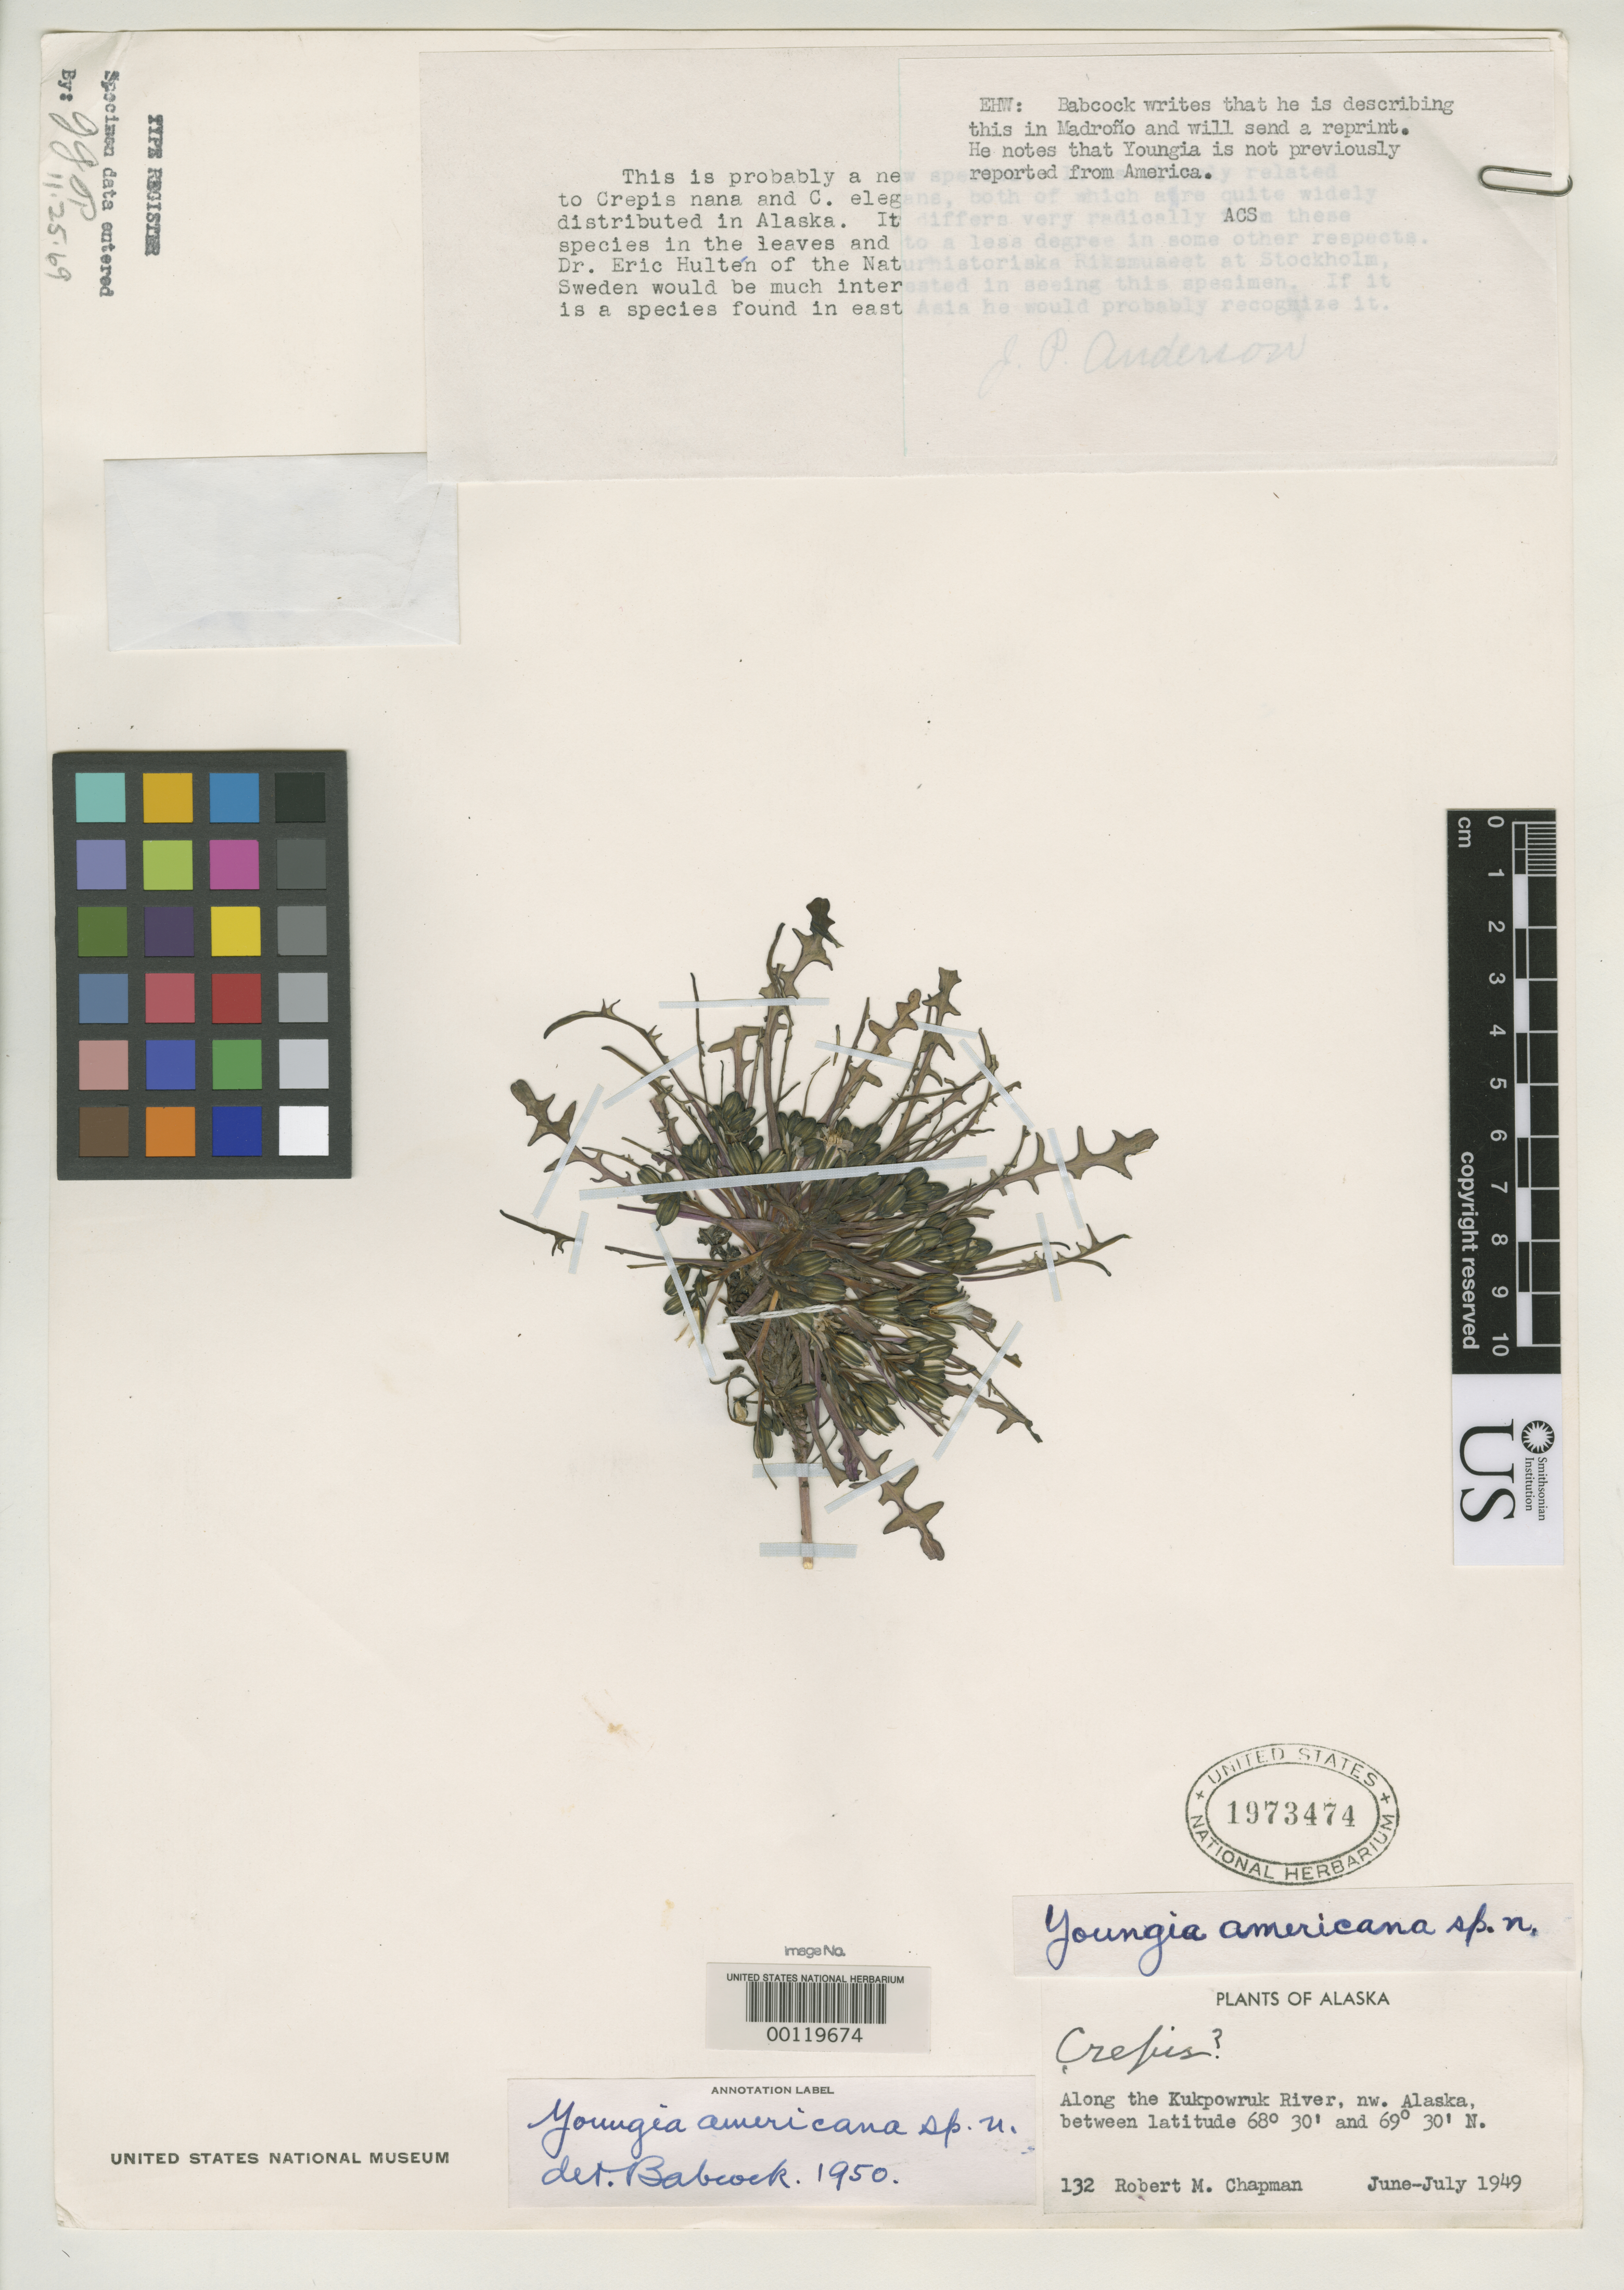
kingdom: Plantae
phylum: Tracheophyta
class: Magnoliopsida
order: Asterales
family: Asteraceae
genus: Youngia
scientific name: Youngia americana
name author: Babc.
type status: Holotype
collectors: R. M. Chapman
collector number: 132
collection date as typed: Jun 1945 to -- Jul 1945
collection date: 1945-06/1945-07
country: United States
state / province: Alaska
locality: Kukpowruk River.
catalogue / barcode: US 1973474